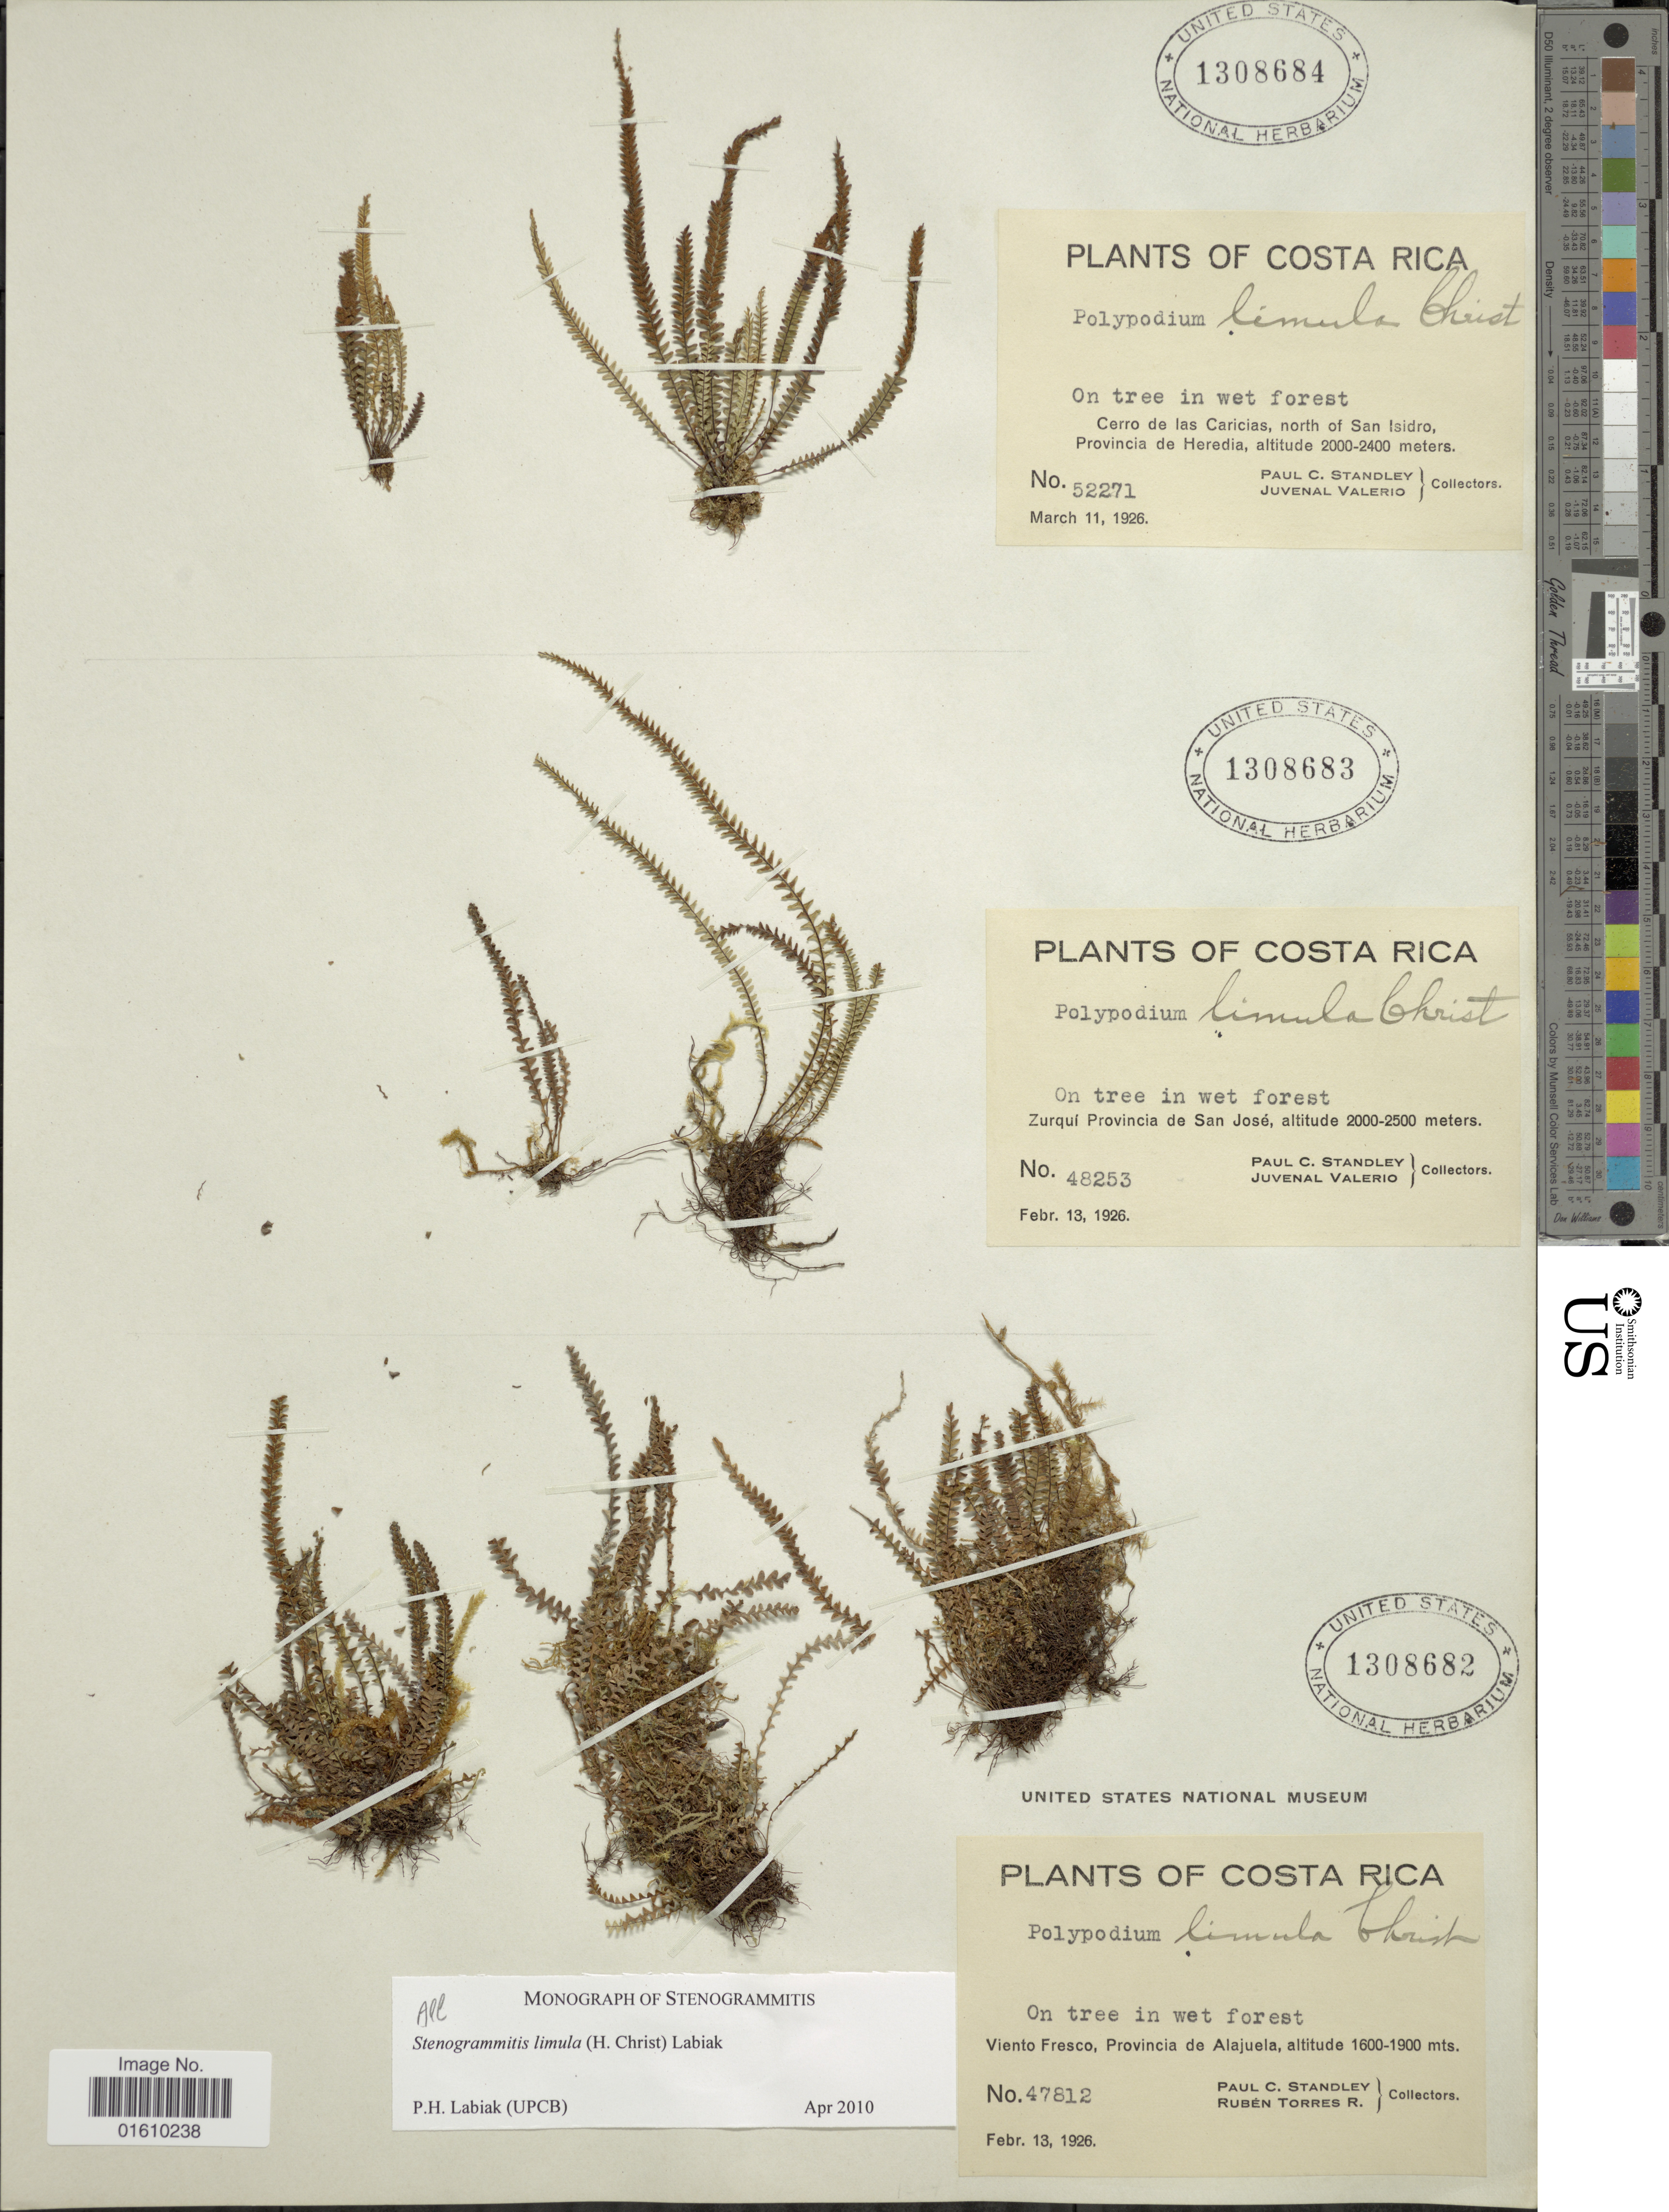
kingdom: Plantae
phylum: Tracheophyta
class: Polypodiopsida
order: Polypodiales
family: Polypodiaceae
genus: Stenogrammitis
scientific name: Stenogrammitis limula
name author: (Christ) Labiak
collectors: P. C. Standley & J. Valerio R.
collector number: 52271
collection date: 1926-03-11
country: Costa Rica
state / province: Heredia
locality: Cerro de las Caricias, north of San Isidro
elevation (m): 2000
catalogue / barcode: US 1308684-3